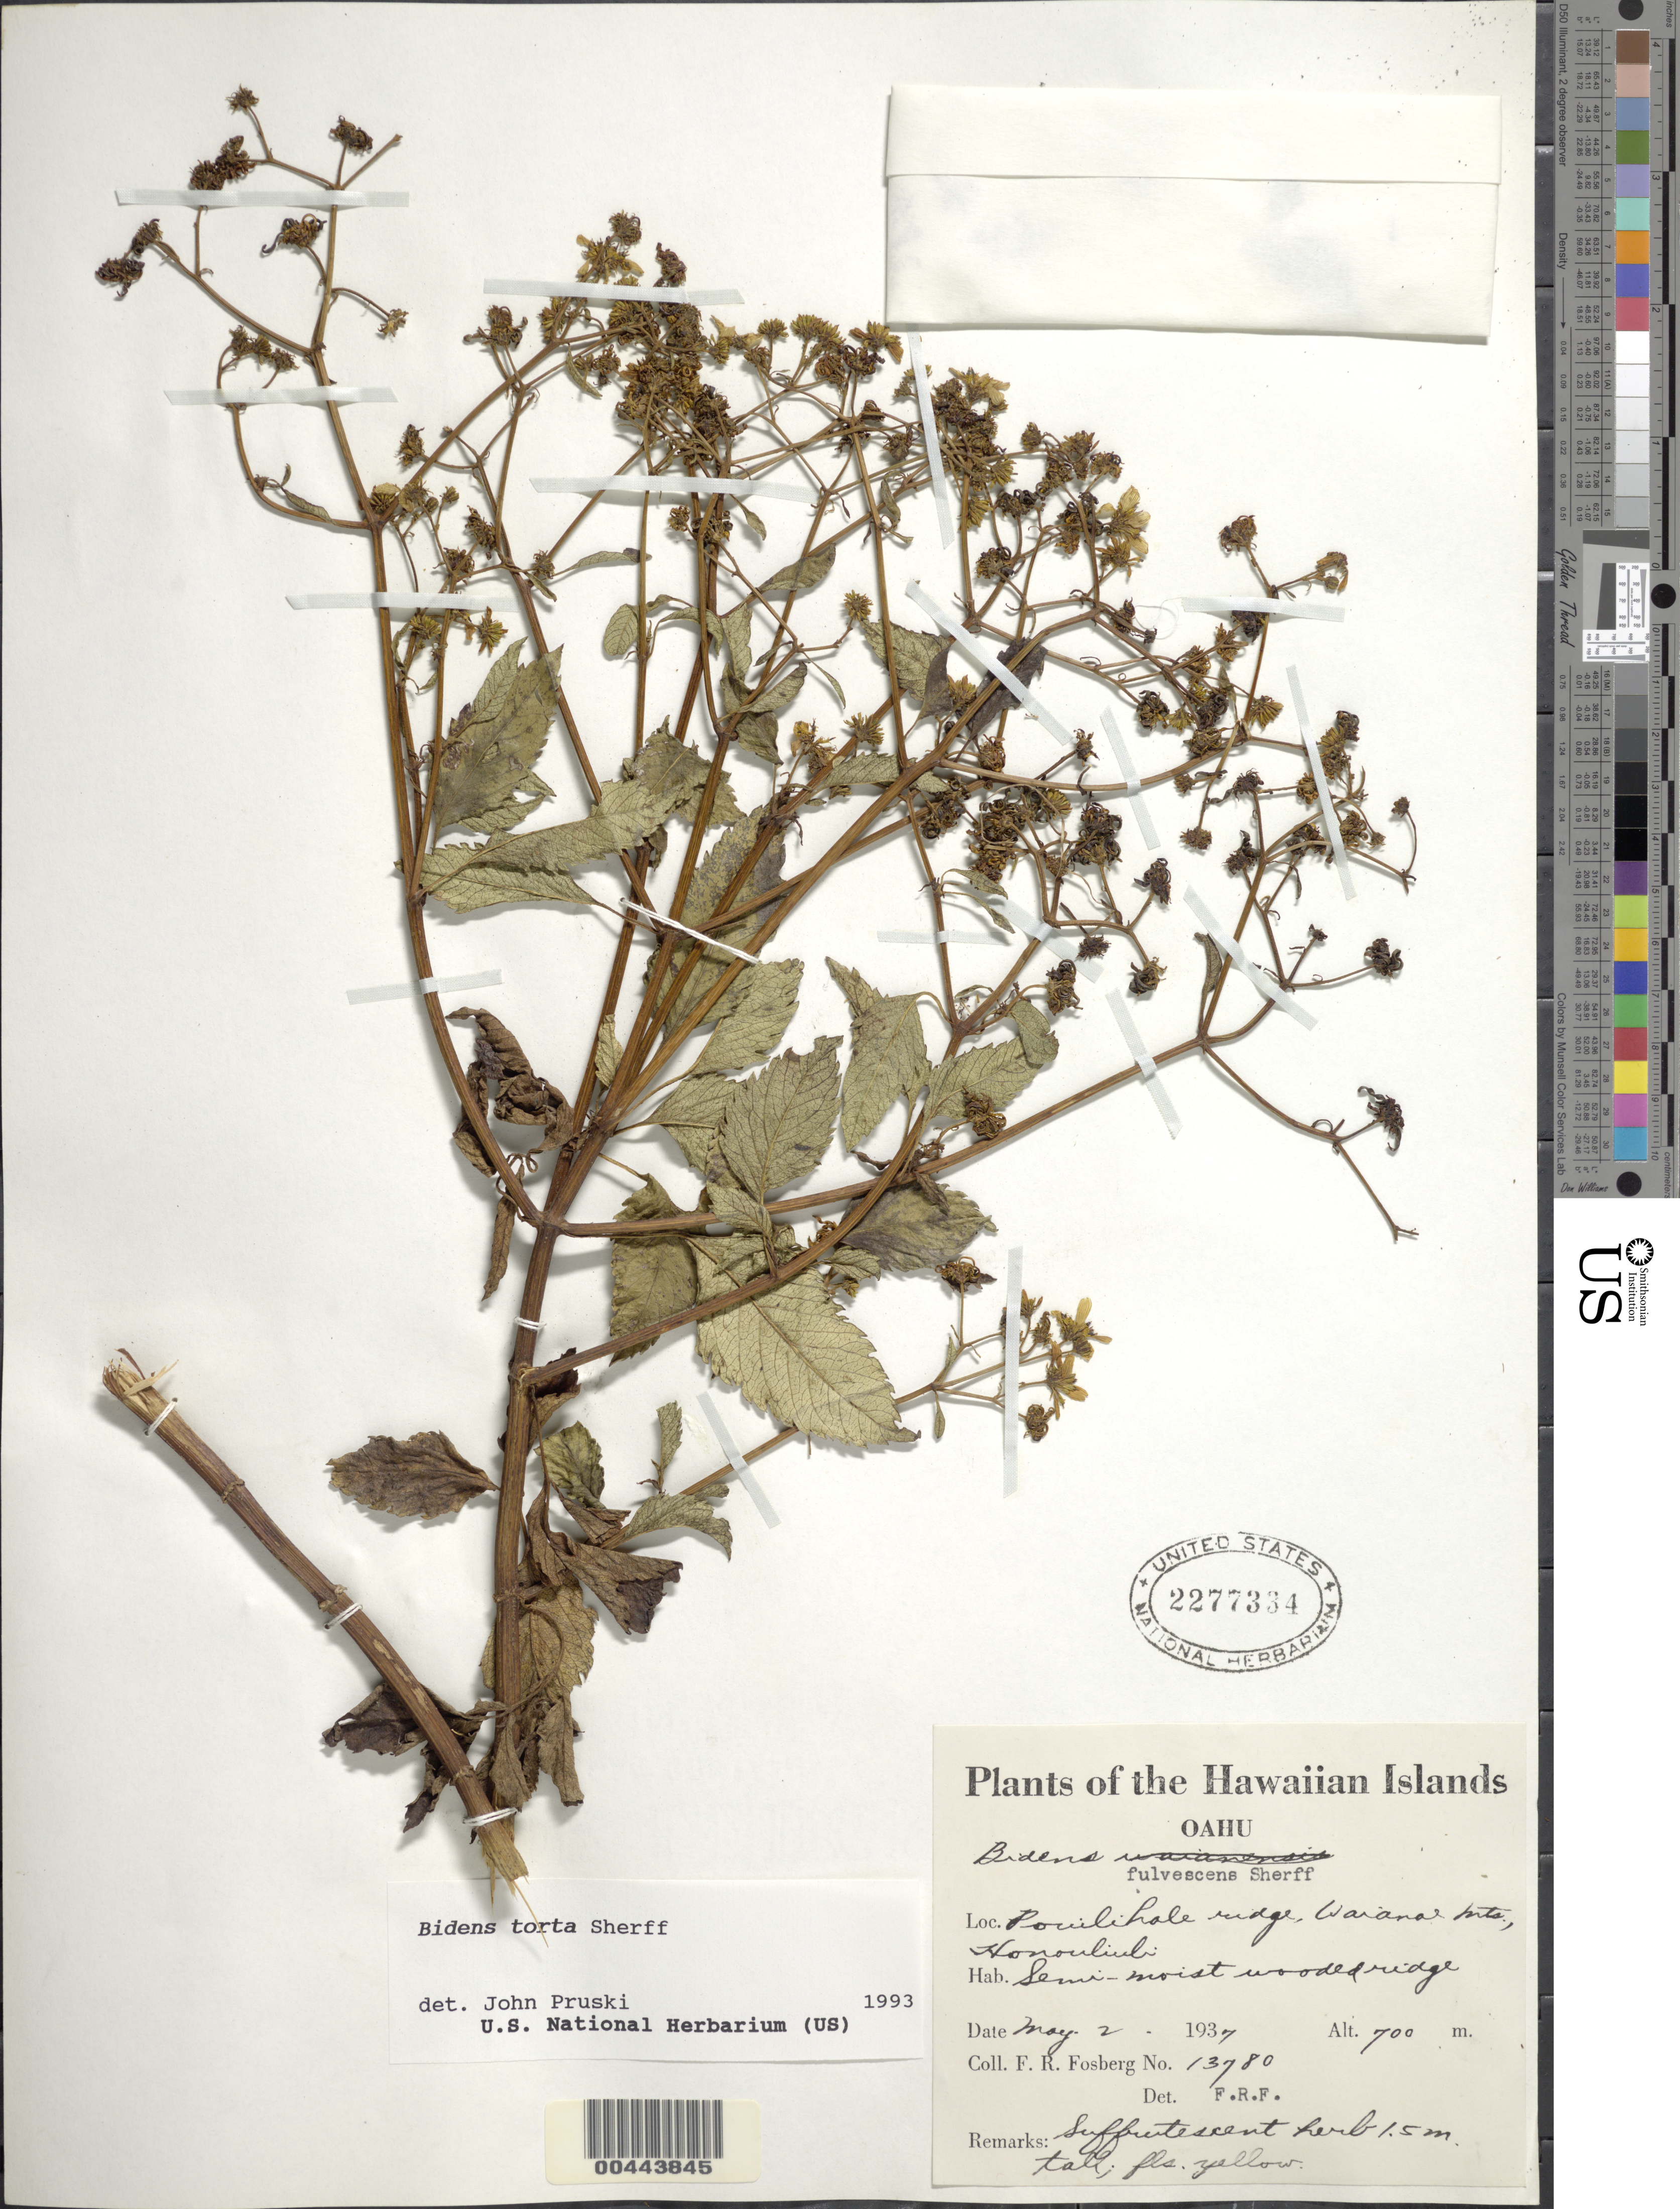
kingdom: Plantae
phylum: Tracheophyta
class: Magnoliopsida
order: Asterales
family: Asteraceae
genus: Bidens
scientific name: Bidens torta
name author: Sherff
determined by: Pruski, J. F.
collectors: F. R. Fosberg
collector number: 13780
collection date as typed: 2 May 1937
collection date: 1937-05-02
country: United States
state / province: Hawaii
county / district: Honolulu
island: Oahu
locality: Pouilihale ridge, Waianae Mountains, Honouliuli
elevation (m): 700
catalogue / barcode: US 2277334